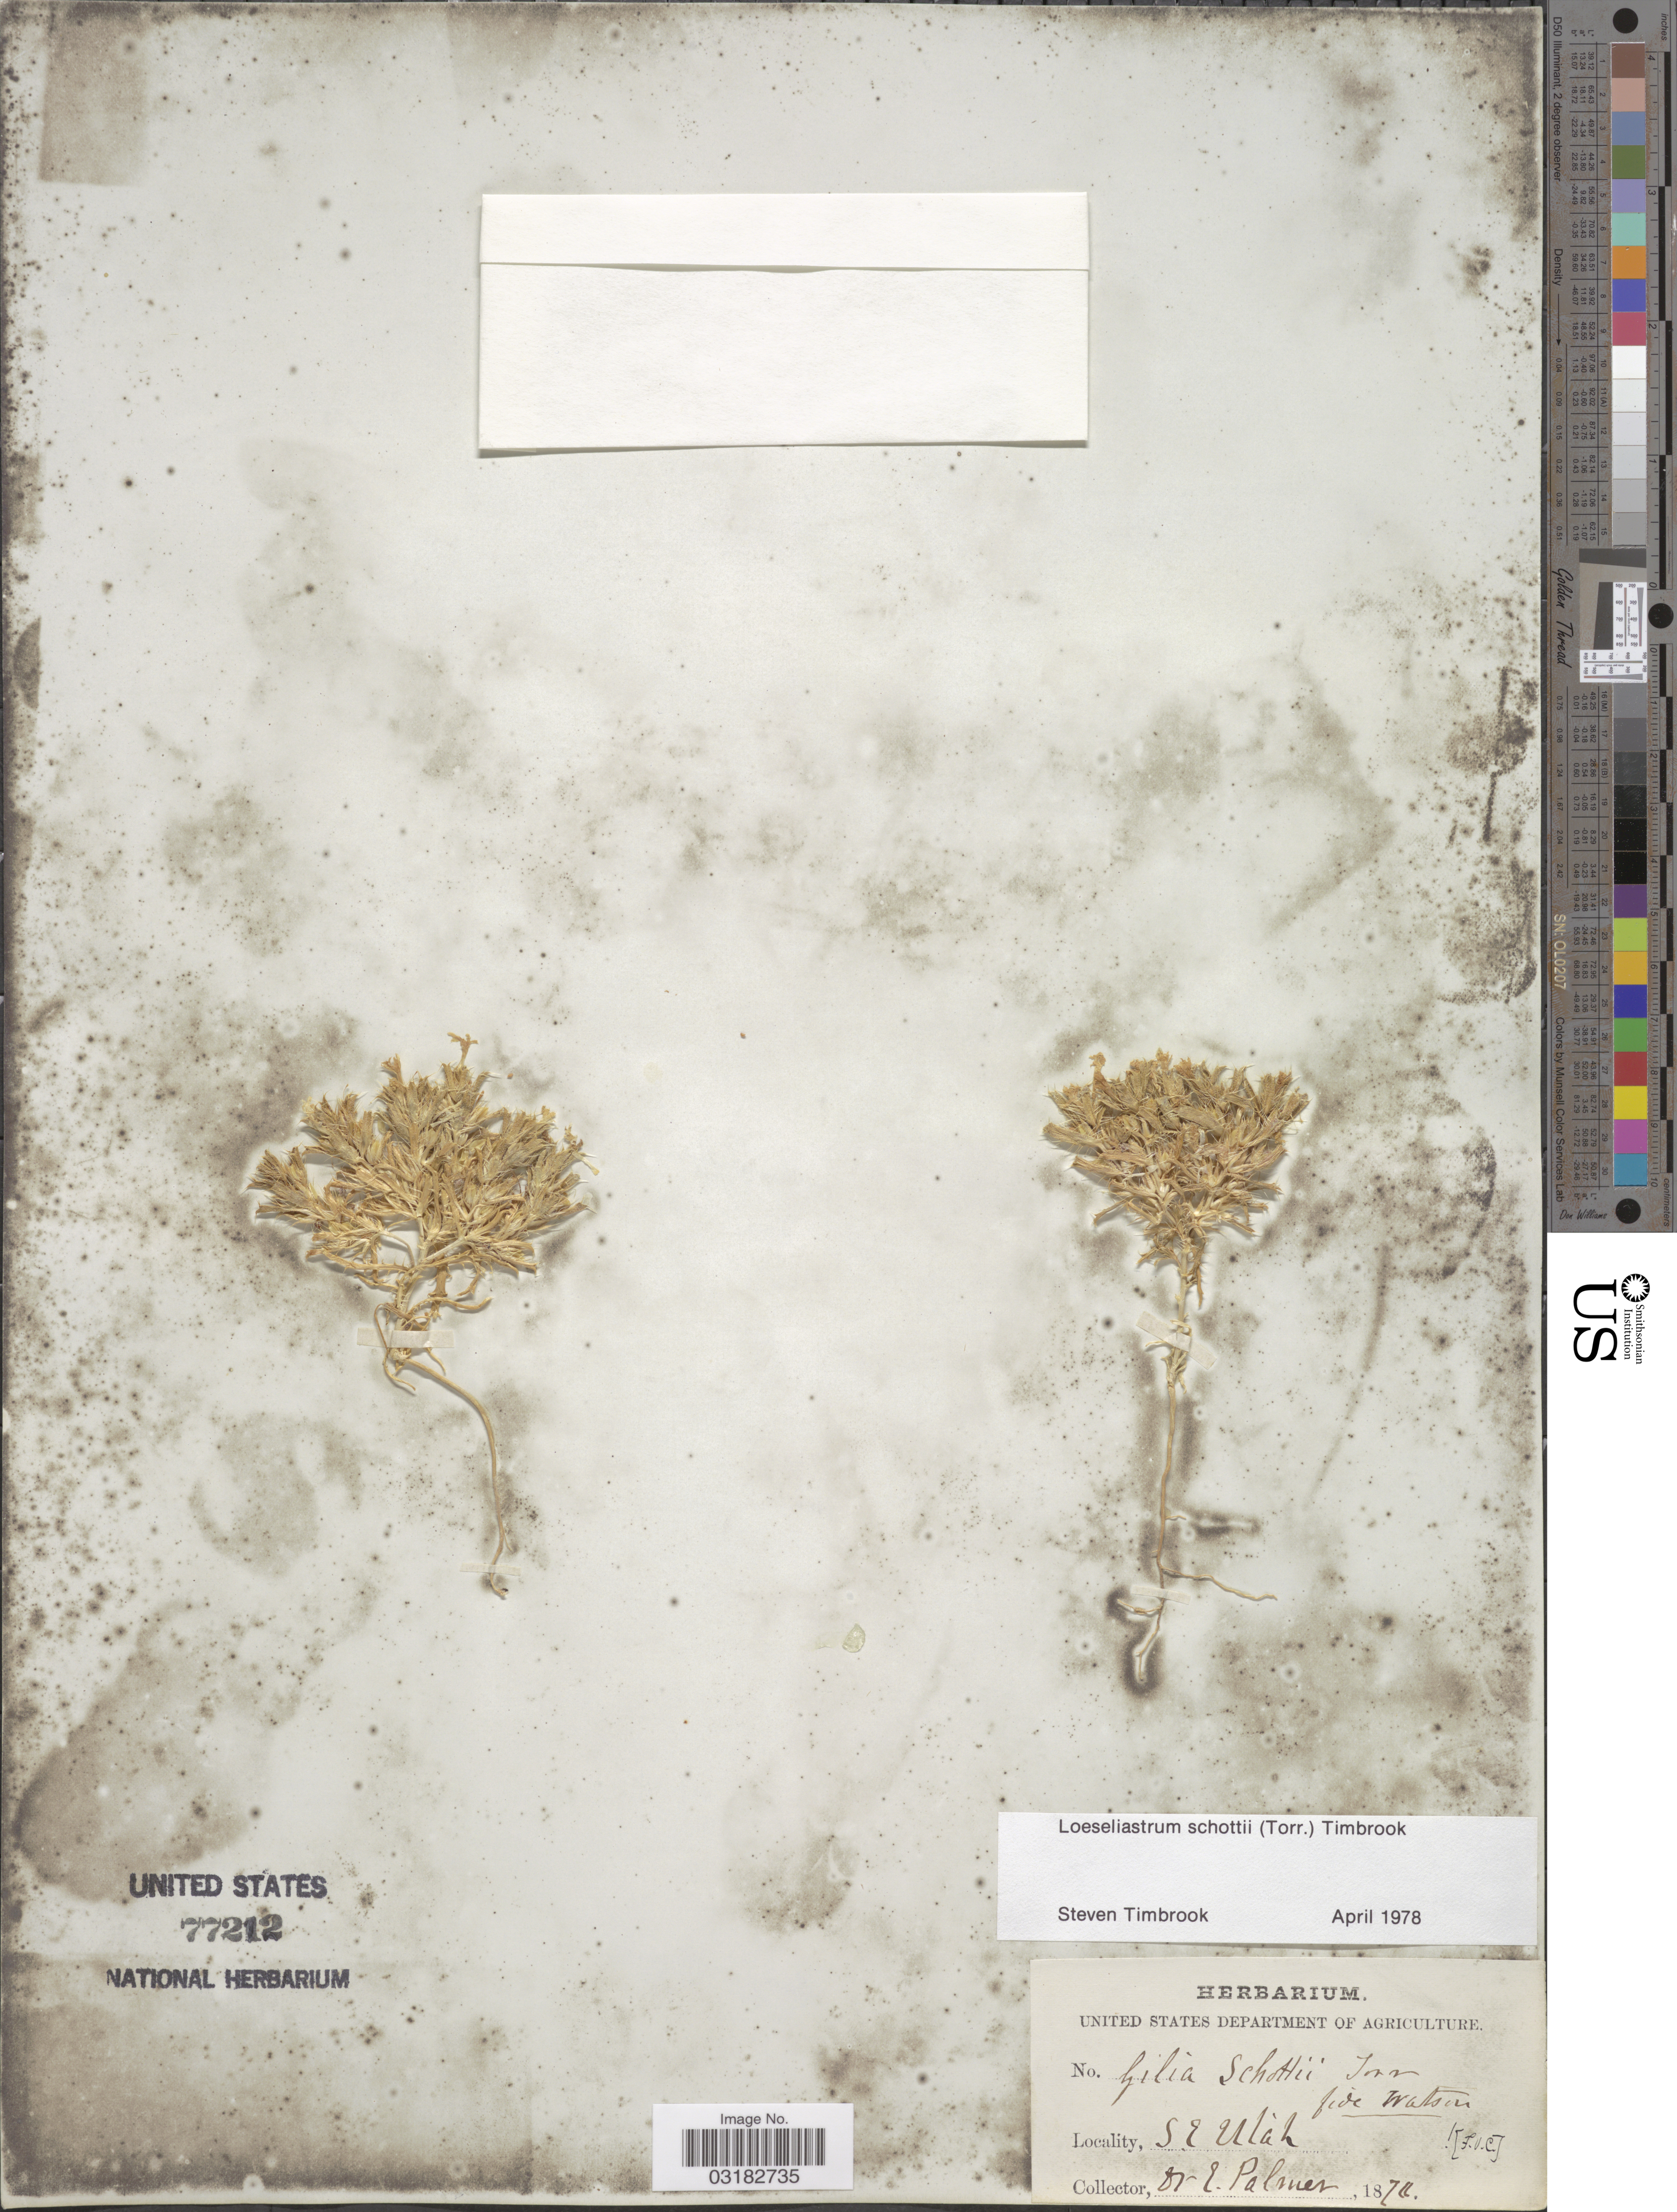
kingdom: Plantae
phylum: Tracheophyta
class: Magnoliopsida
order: Ericales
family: Polemoniaceae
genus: Loeseliastrum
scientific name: Loeseliastrum schottii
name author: (Torr.) Timbrook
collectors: E. Palmer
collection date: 1870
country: United States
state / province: Utah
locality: S.E. Utah.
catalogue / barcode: US 77212